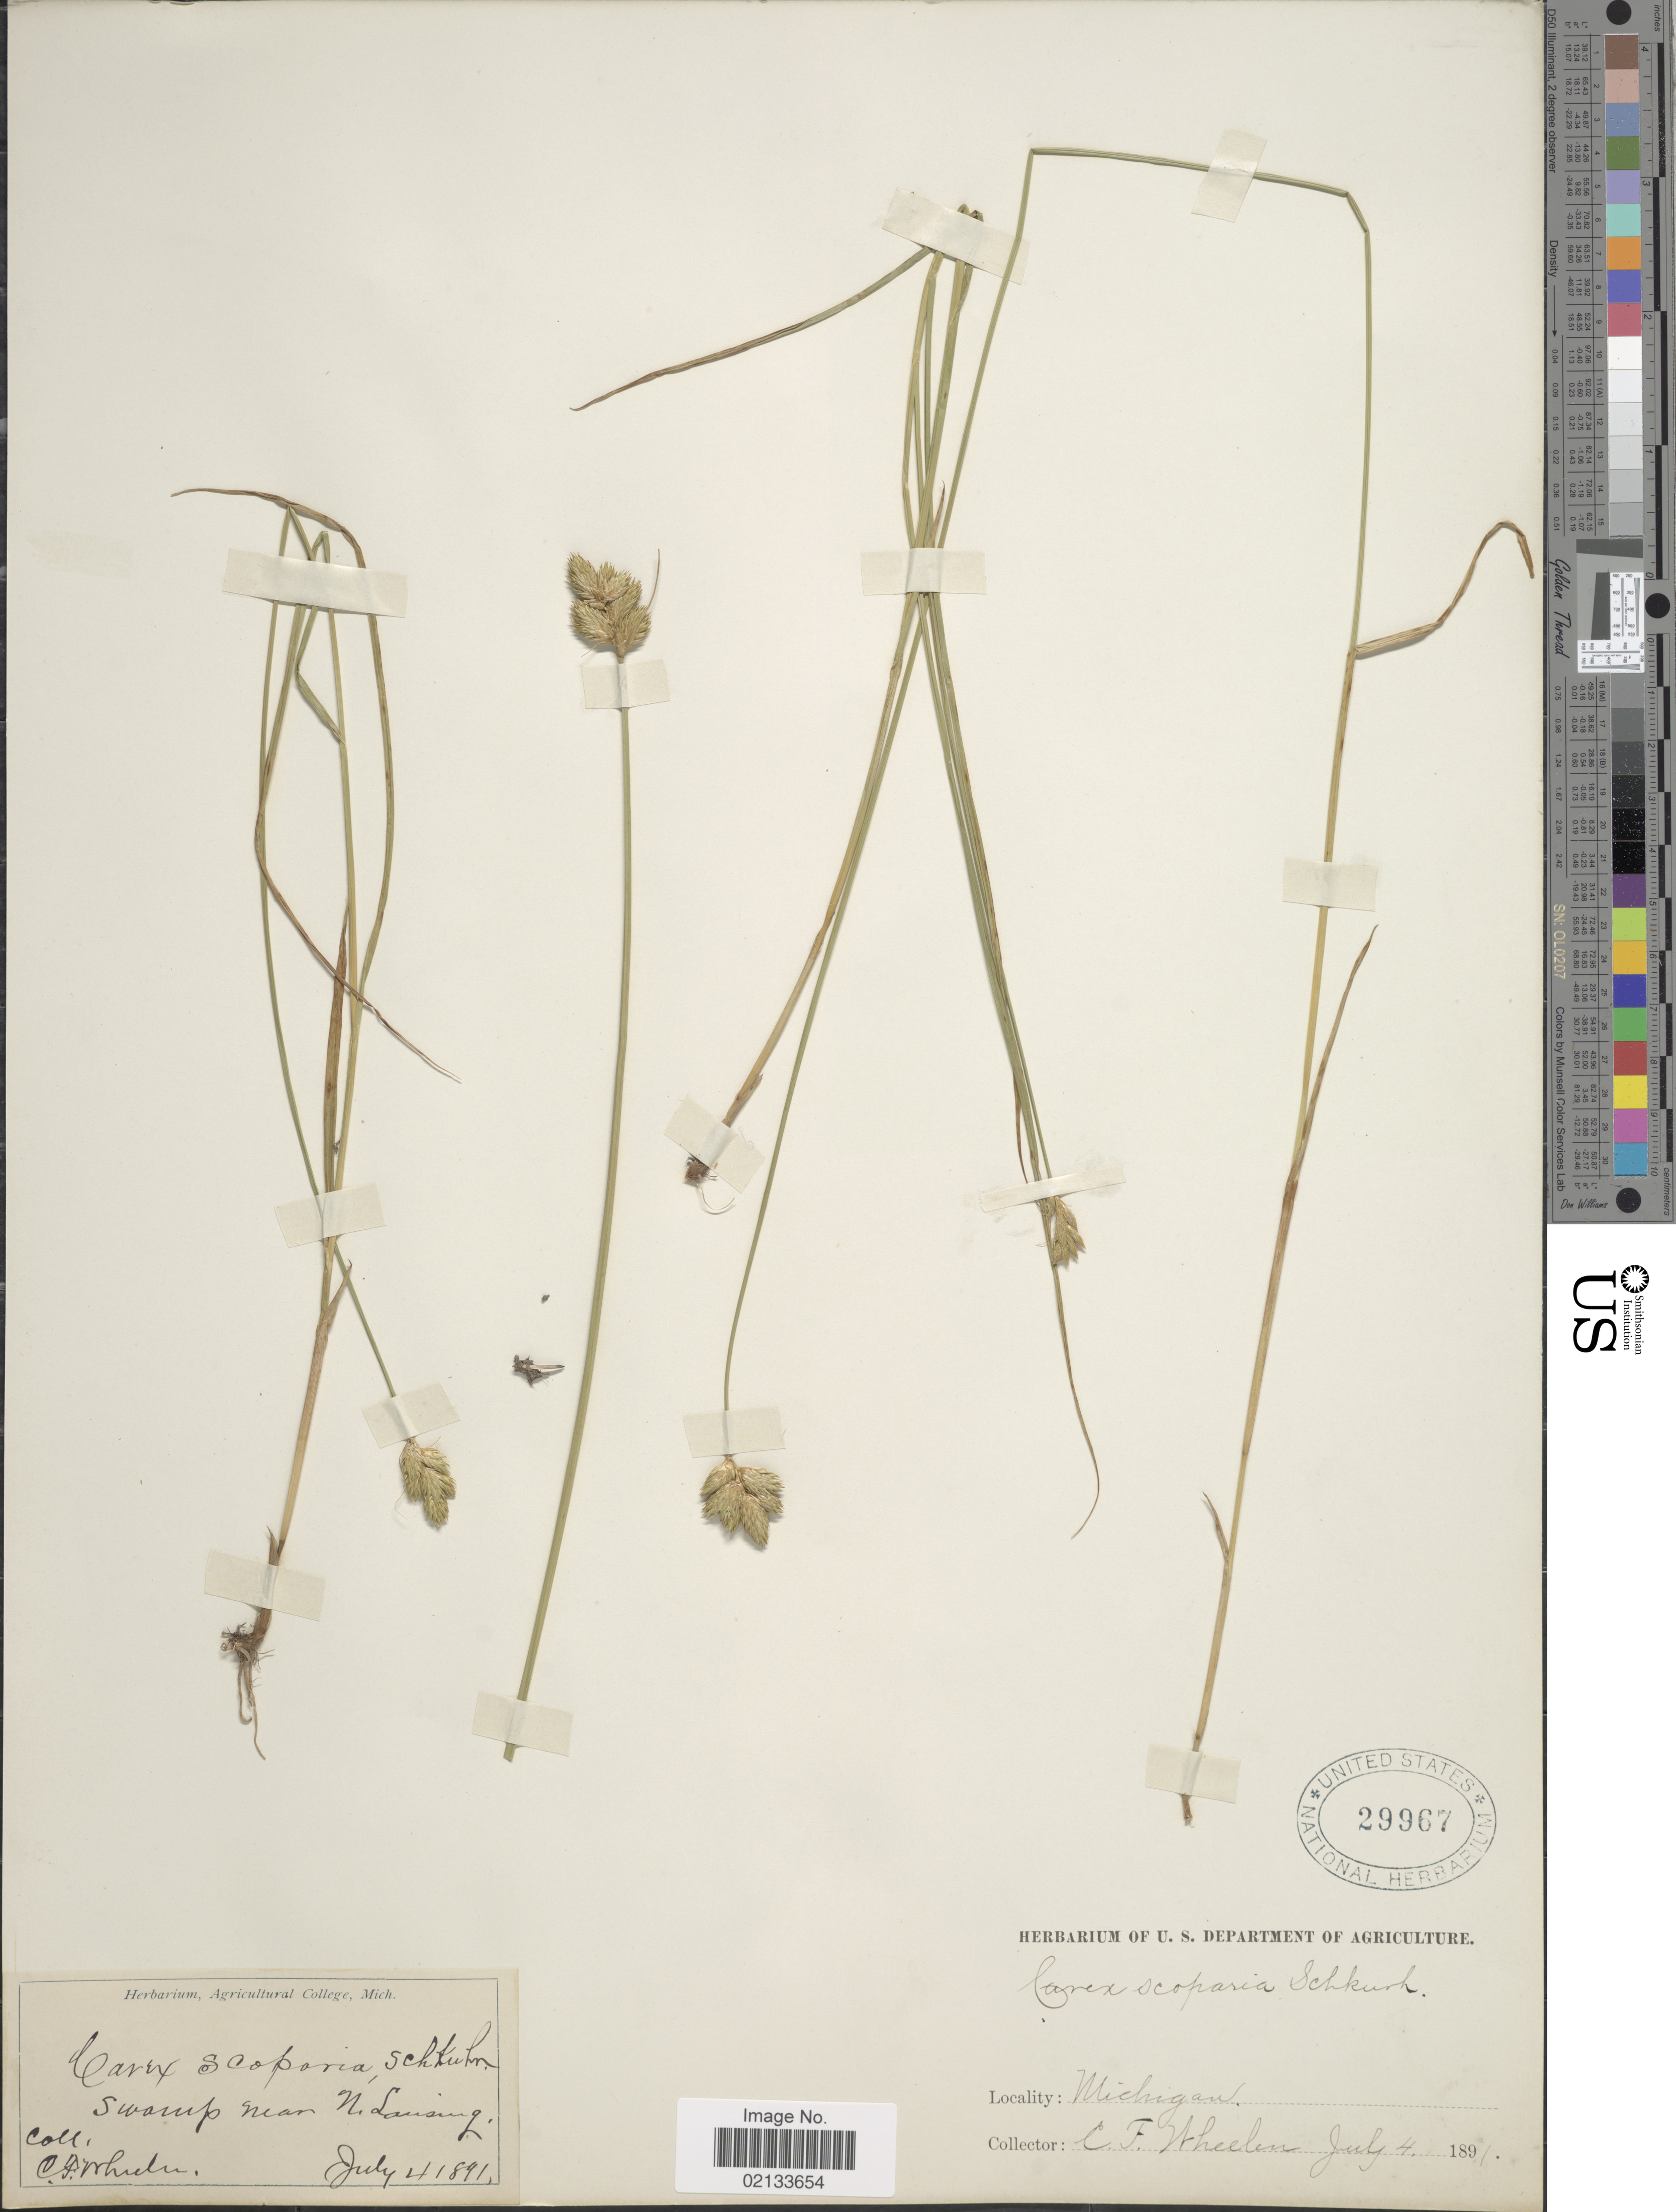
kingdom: Plantae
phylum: Tracheophyta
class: Liliopsida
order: Poales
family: Cyperaceae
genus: Carex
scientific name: Carex scoparia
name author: Schkuhr ex Willd.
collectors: C. Wheeler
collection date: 1891-07-04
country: United States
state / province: Michigan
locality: Swamp near N. Lansing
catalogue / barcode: US 29967